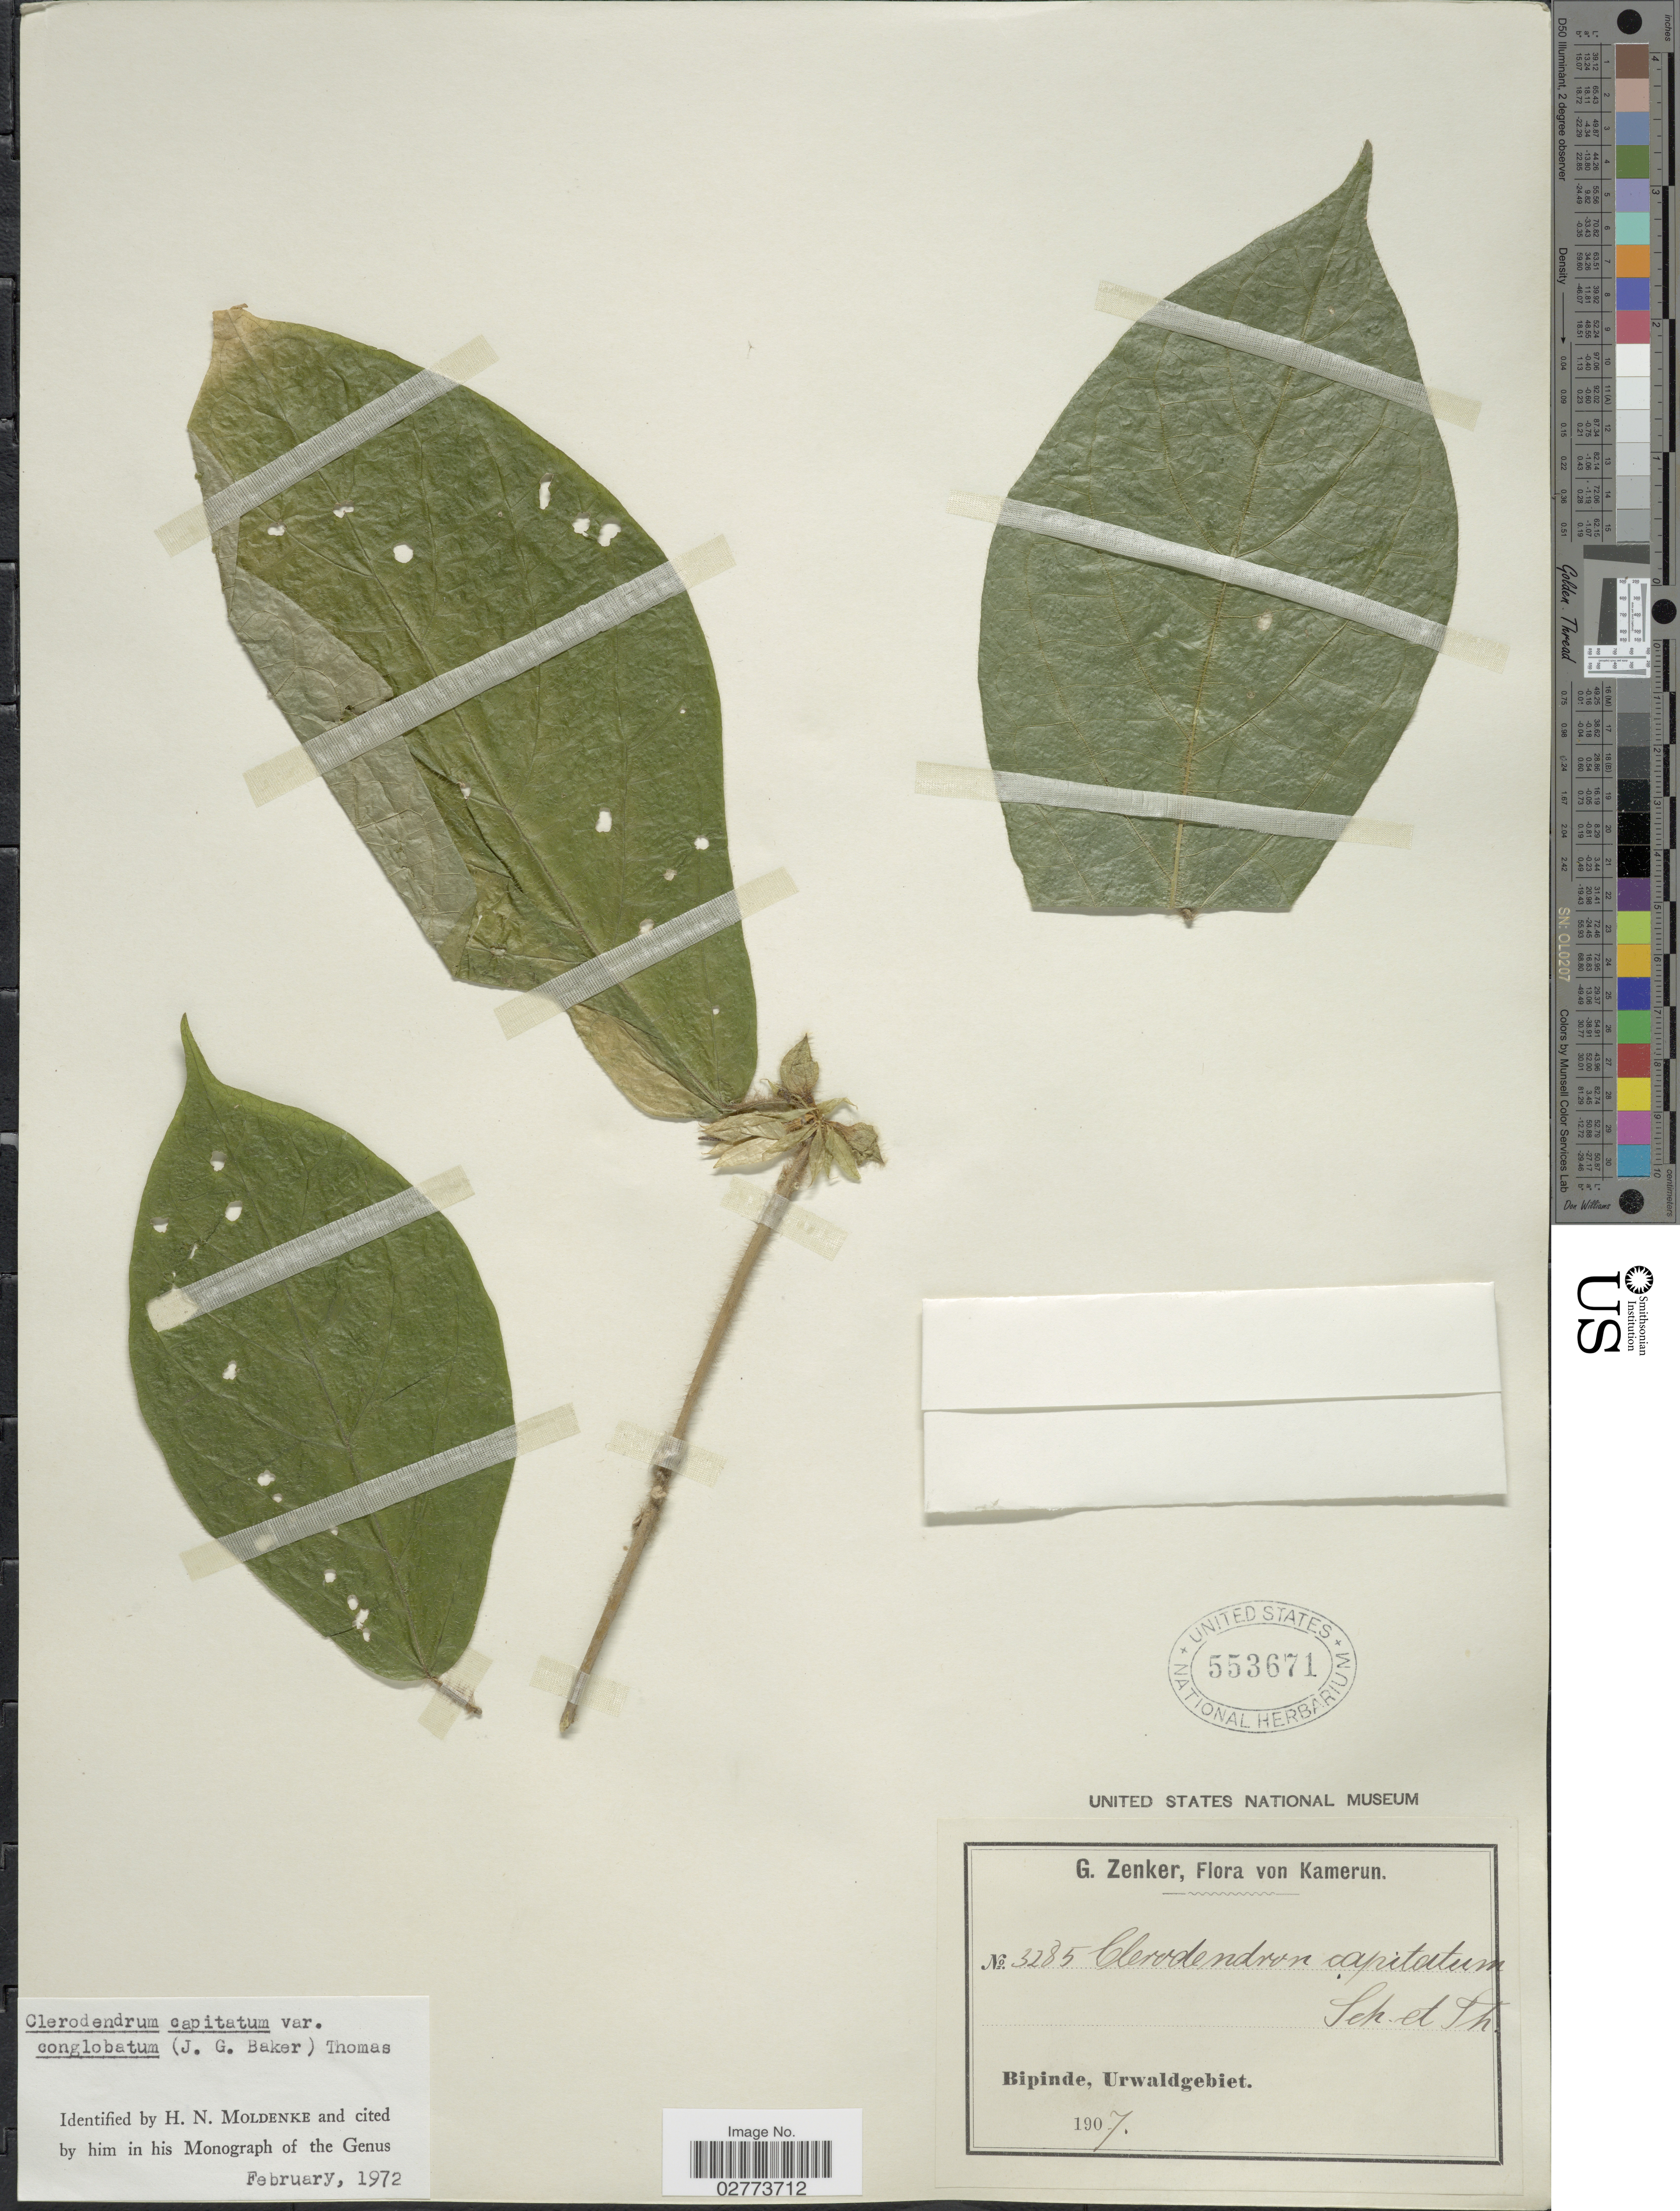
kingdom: Plantae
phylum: Tracheophyta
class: Magnoliopsida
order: Lamiales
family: Lamiaceae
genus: Clerodendrum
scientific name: Clerodendrum capitatum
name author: (Willd.) Schumach. & Thonn.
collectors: G. A. Zenker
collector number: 3285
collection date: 1907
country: Cameroon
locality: Bipinde, Urwaldgebiet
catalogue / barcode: US 553671